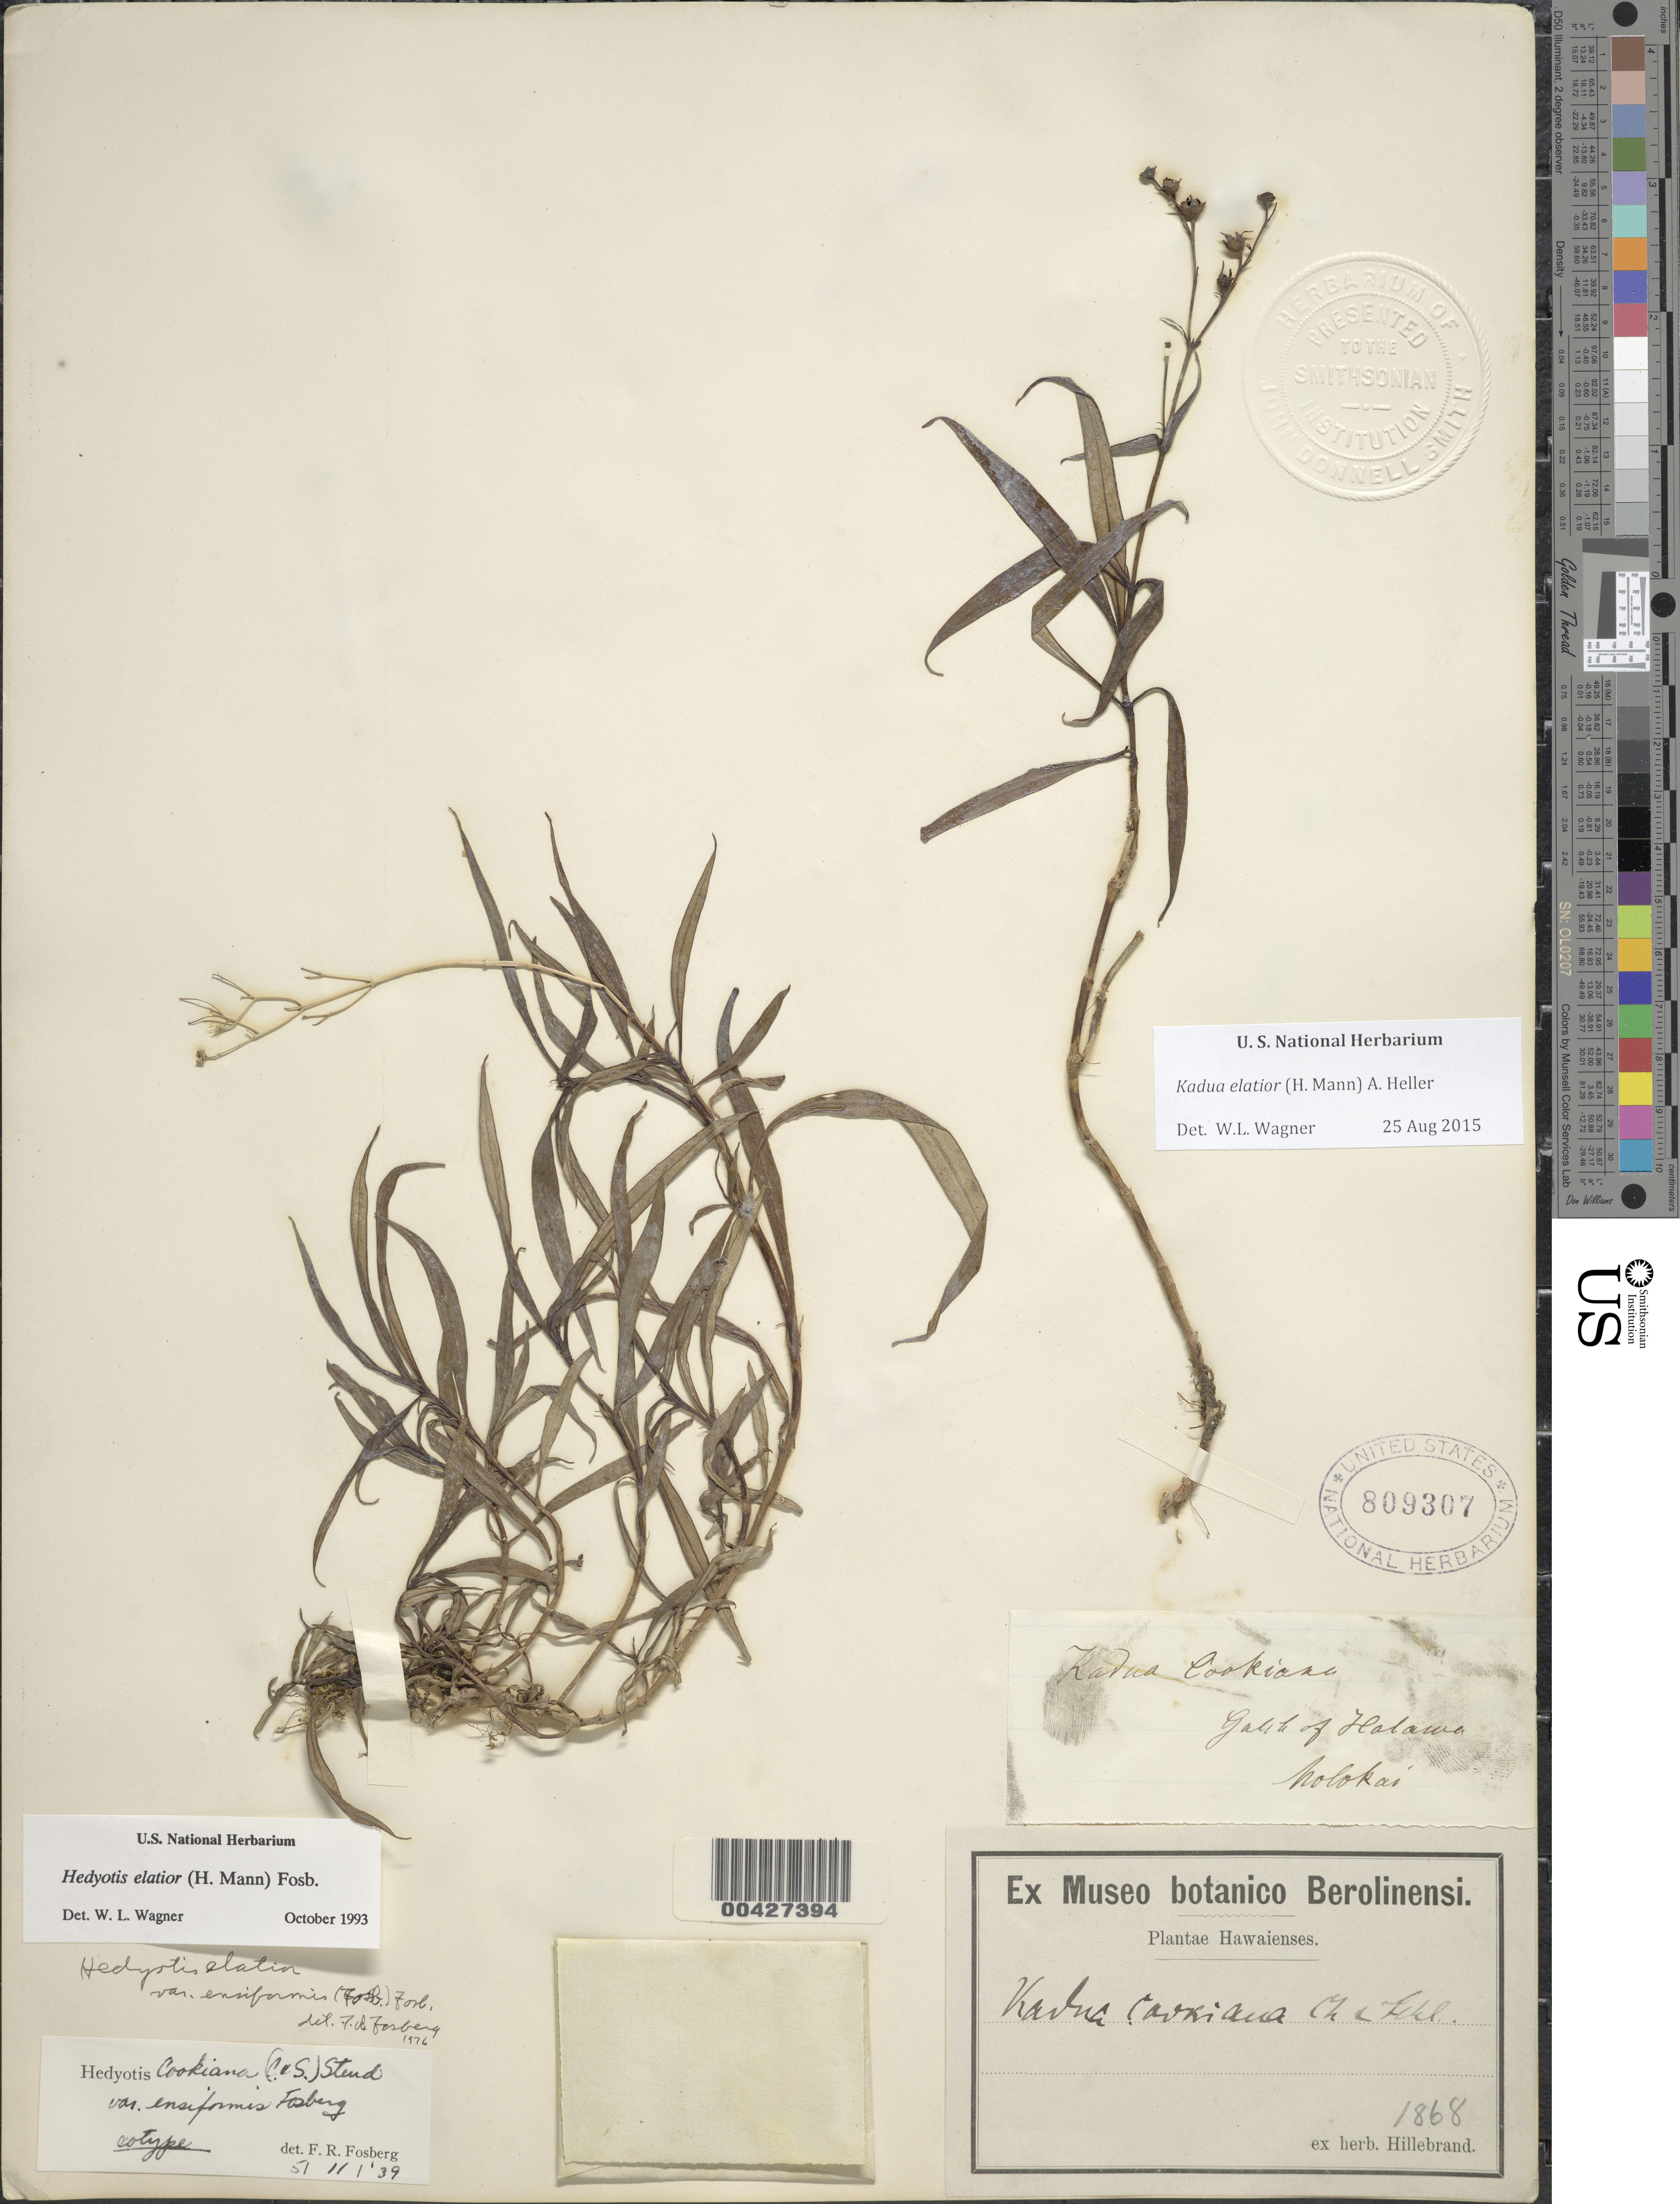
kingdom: Plantae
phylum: Tracheophyta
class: Magnoliopsida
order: Gentianales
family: Rubiaceae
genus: Kadua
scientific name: Kadua elatior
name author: (H. Mann) A. Heller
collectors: W. Hillebrand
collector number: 1868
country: United States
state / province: Hawaii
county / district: Maui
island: Moloka'i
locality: Gulch of Halawa.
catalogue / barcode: US 809307